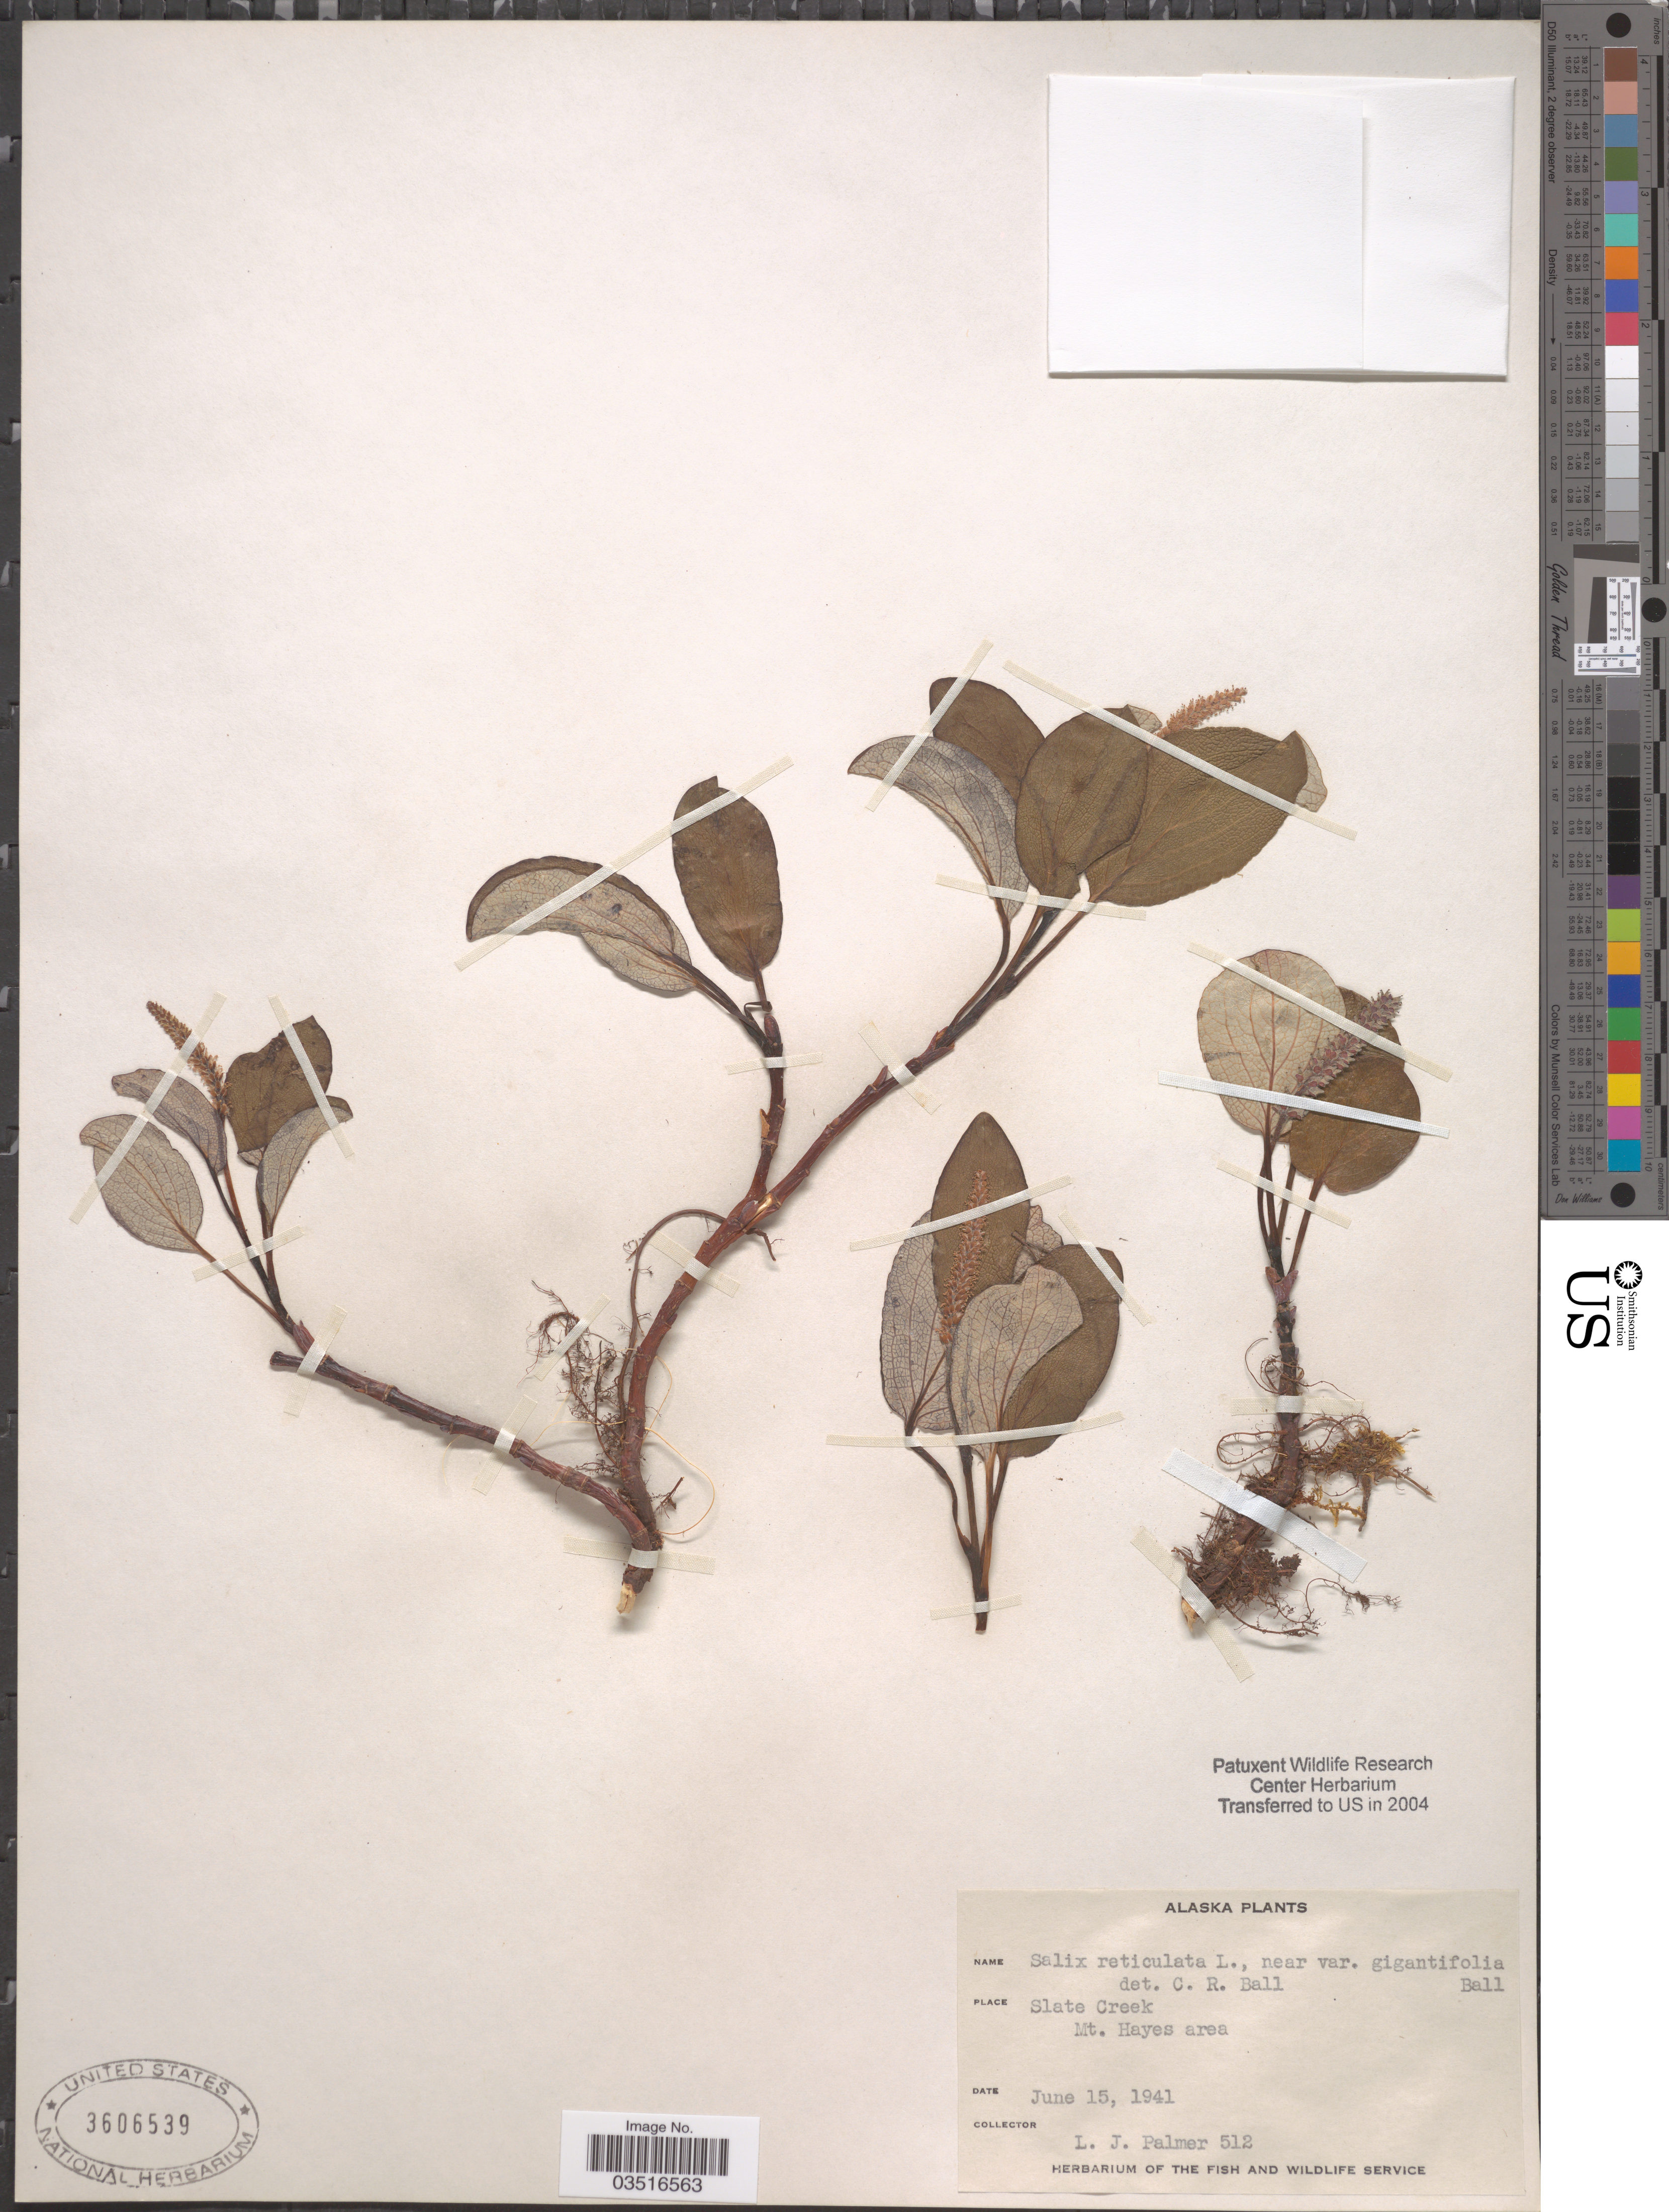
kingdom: Plantae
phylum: Tracheophyta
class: Magnoliopsida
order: Malpighiales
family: Salicaceae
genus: Salix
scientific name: Salix reticulata var. gigantifolia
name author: C.R. Ball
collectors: L. J. Palmer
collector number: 512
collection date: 1941-06-15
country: United States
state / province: Alaska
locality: Slate Creek. Mt. Hayes area.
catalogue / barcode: US 3606539